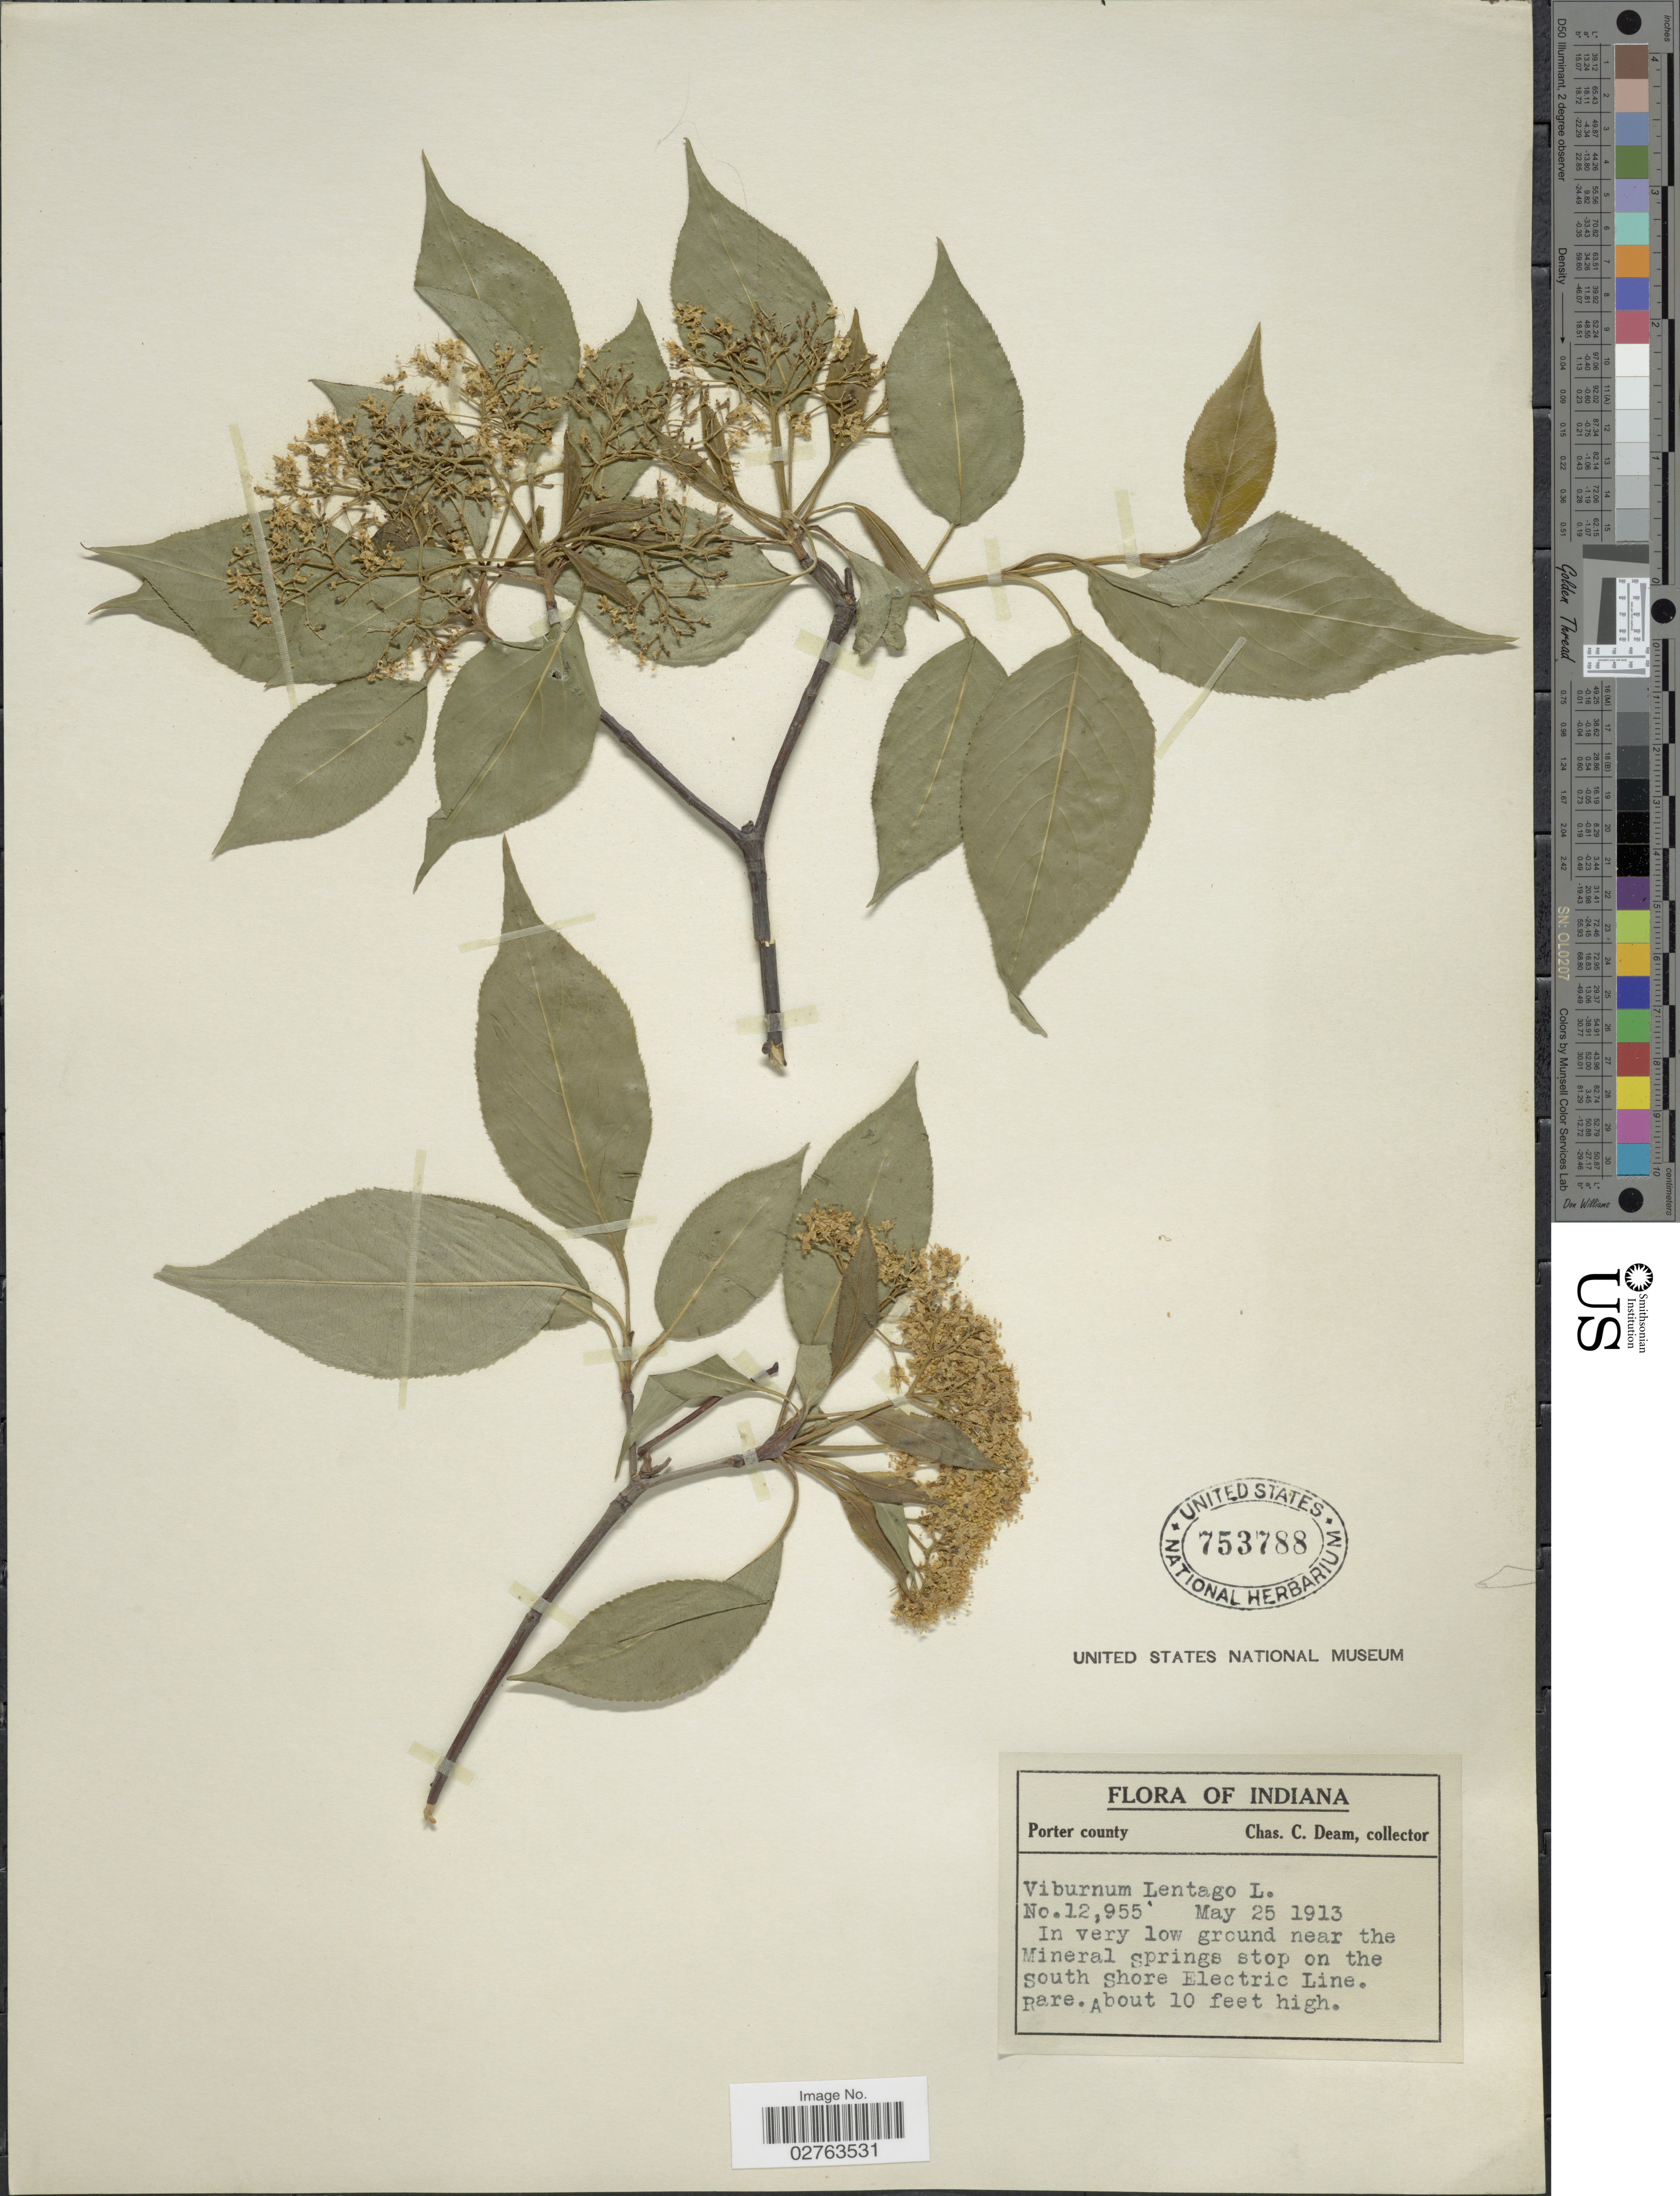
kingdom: Plantae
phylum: Tracheophyta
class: Magnoliopsida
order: Dipsacales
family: Viburnaceae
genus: Viburnum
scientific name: Viburnum lentago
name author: L.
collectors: C. C. Deam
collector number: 12955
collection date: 1913-05-25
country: United States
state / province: Indiana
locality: Porter county. Near the Mineral Springs stop on the South shore Electric Line.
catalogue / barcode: US 753788